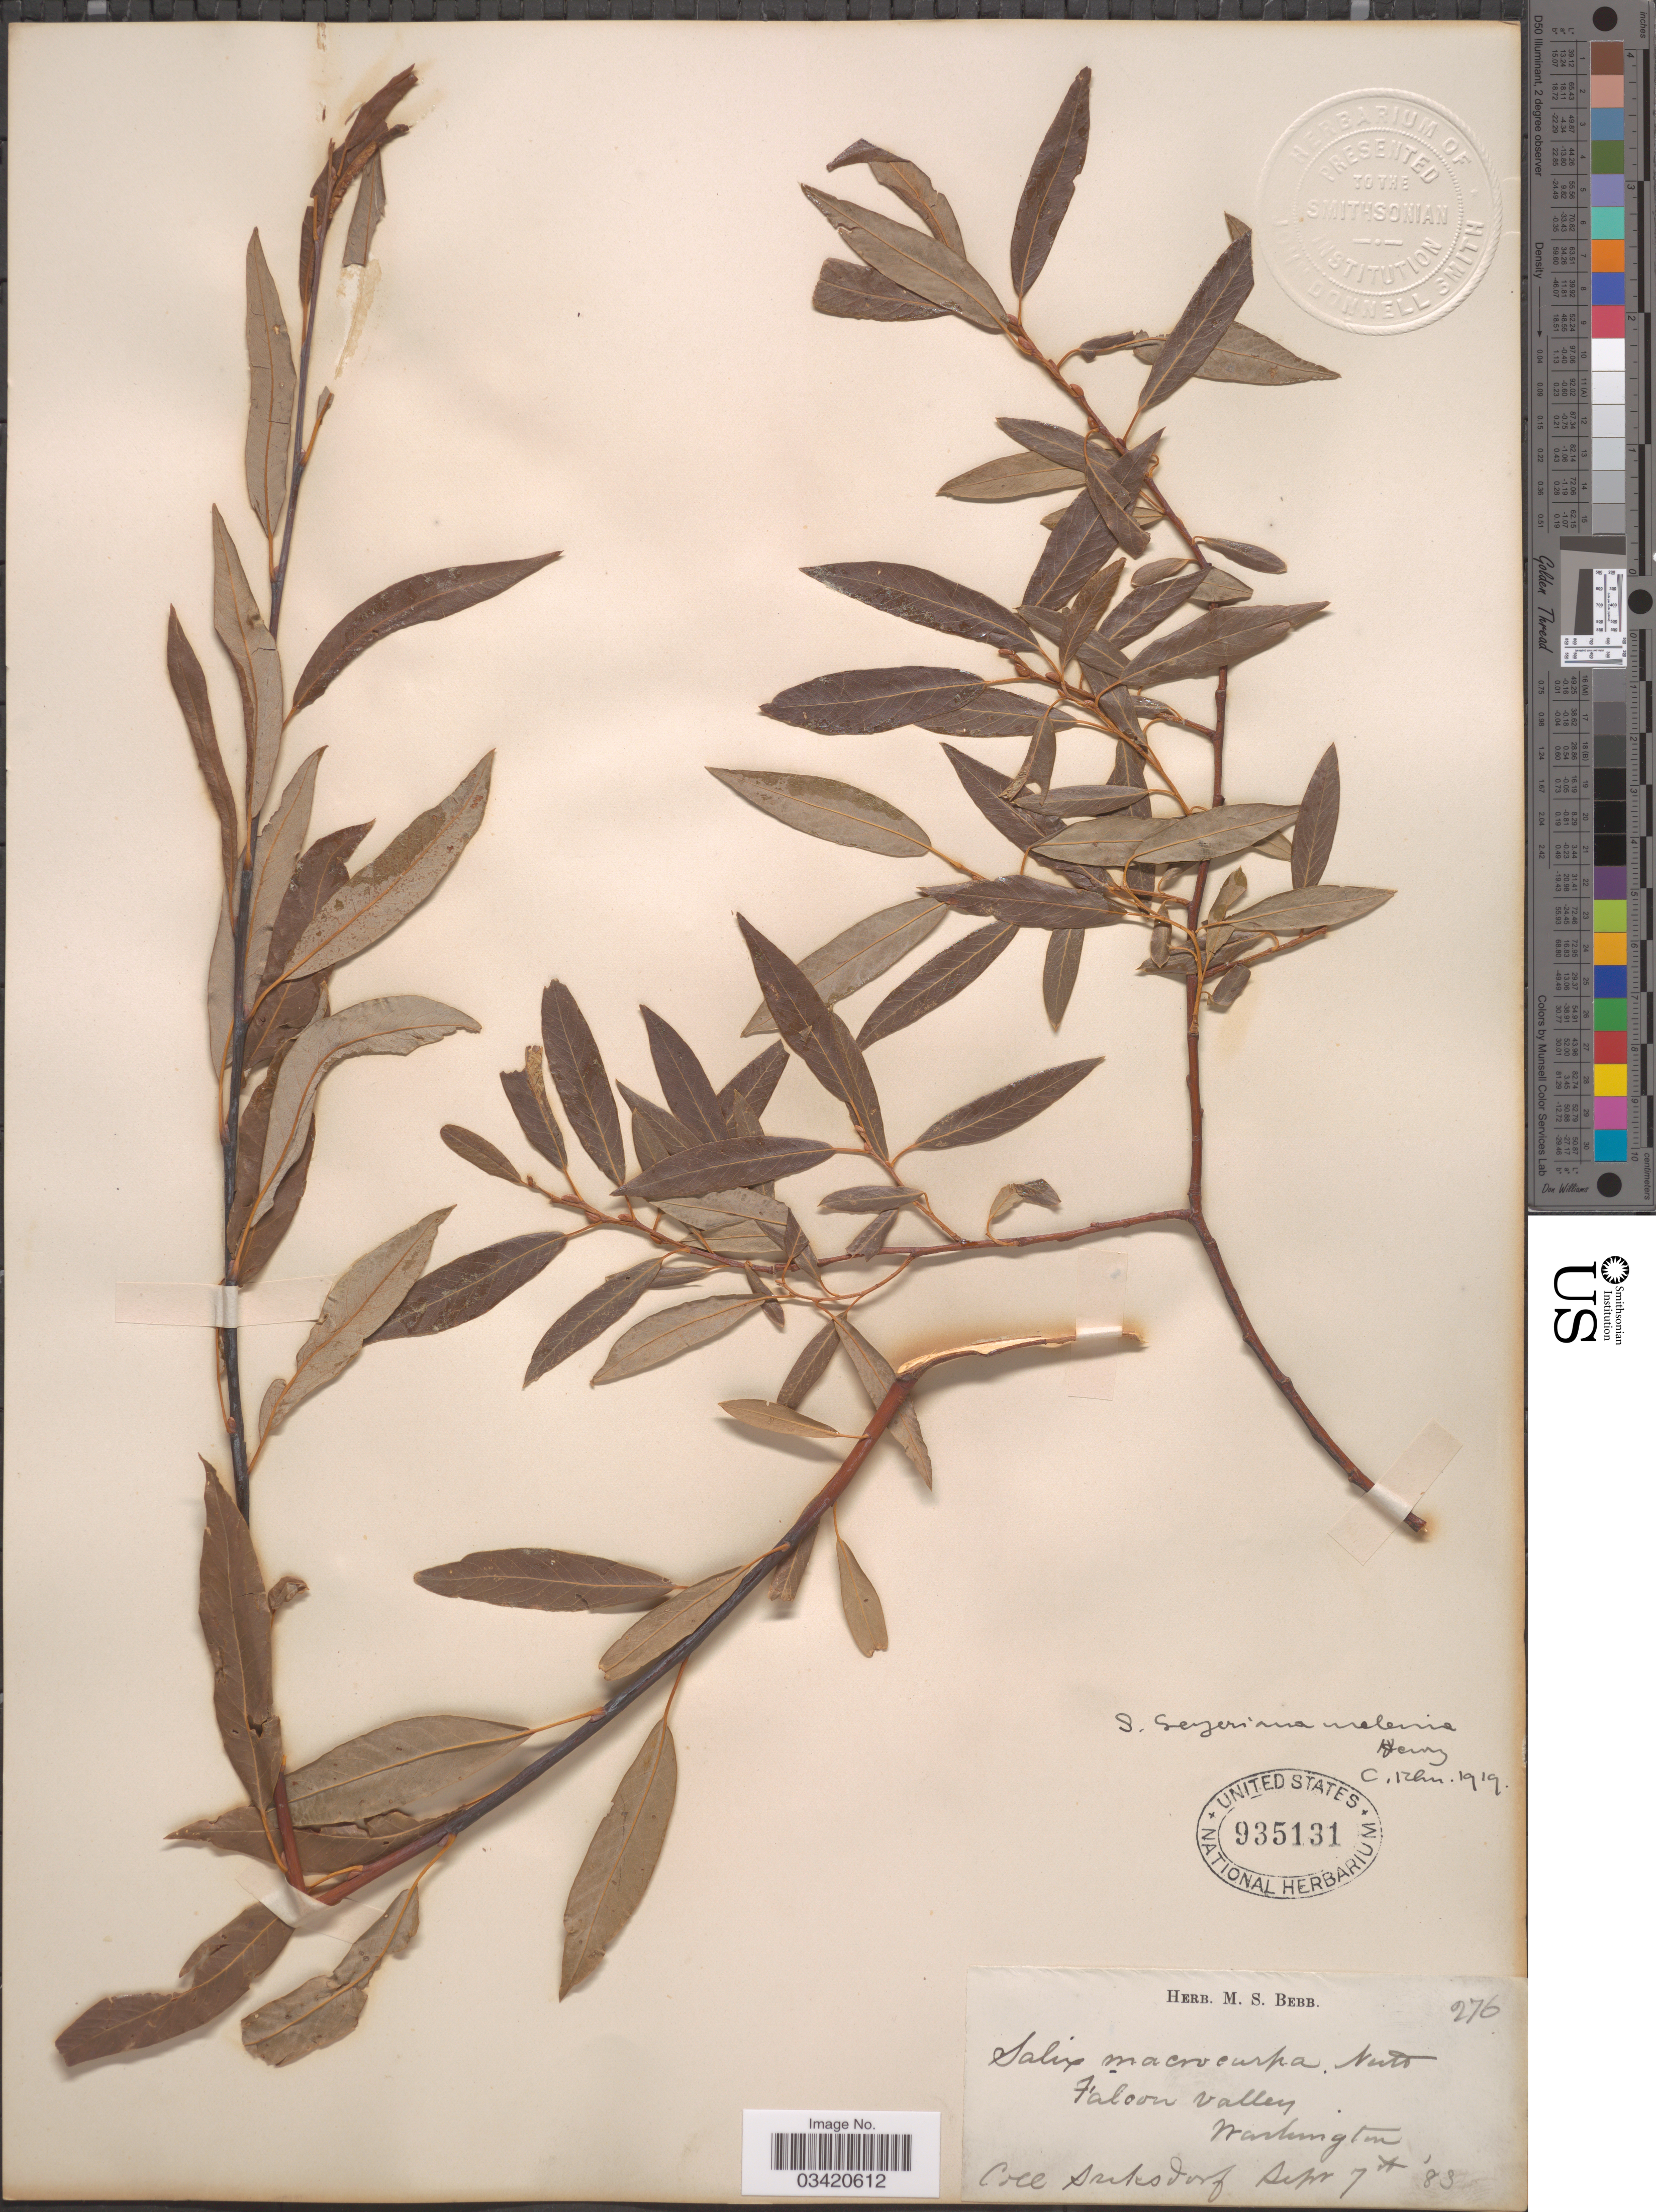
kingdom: Plantae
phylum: Tracheophyta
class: Magnoliopsida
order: Malpighiales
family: Salicaceae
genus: Salix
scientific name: Salix geyeriana var. meleina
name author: J.K. Henry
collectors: -- Suksdorf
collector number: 276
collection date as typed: Transcribed d/m/y: 7/9/83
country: United States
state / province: Washington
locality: Falcon Valley.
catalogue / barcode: US 935131